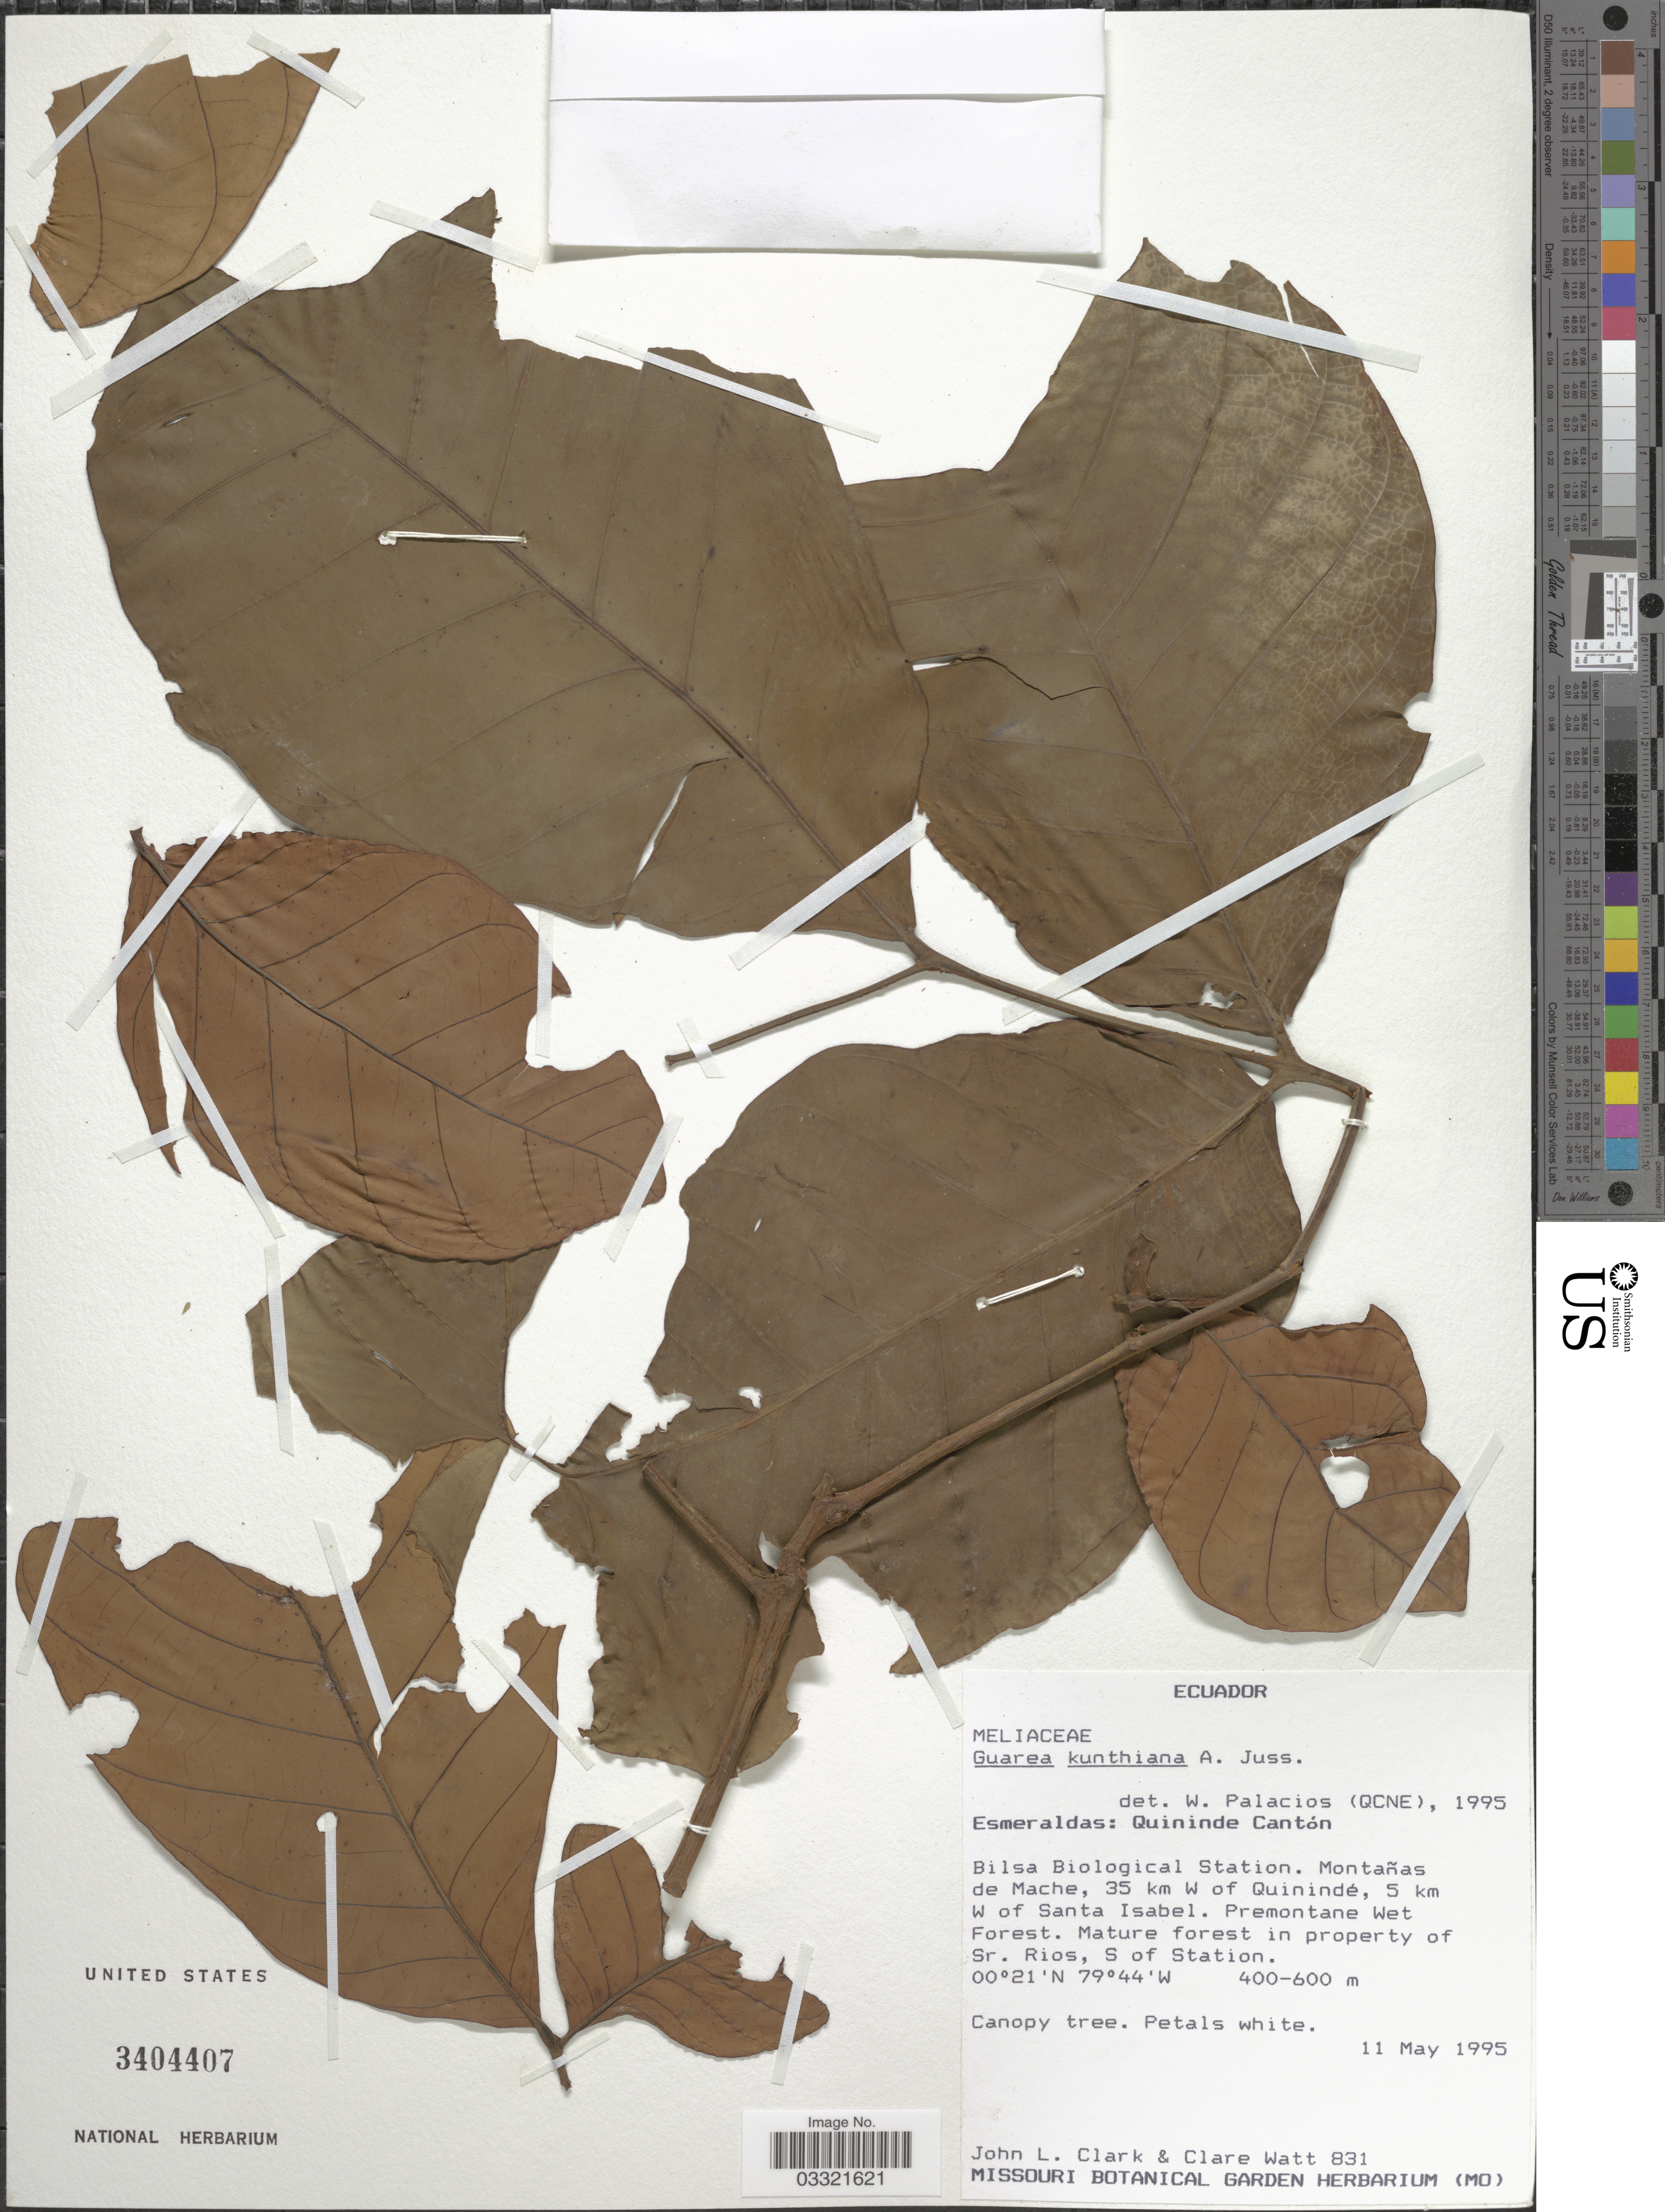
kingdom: Plantae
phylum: Tracheophyta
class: Magnoliopsida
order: Sapindales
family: Meliaceae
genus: Guarea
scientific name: Guarea kunthiana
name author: A. Juss.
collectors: J. L. Clark & C. Watt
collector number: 831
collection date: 1995-05-11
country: Ecuador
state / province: Esmeraldas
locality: Quininde Cantón. Bilsa Biological Station. Montañas de Mache, 35 km W of Quinindé, 5 km W of Santa Isabel.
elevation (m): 400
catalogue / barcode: US 3404407